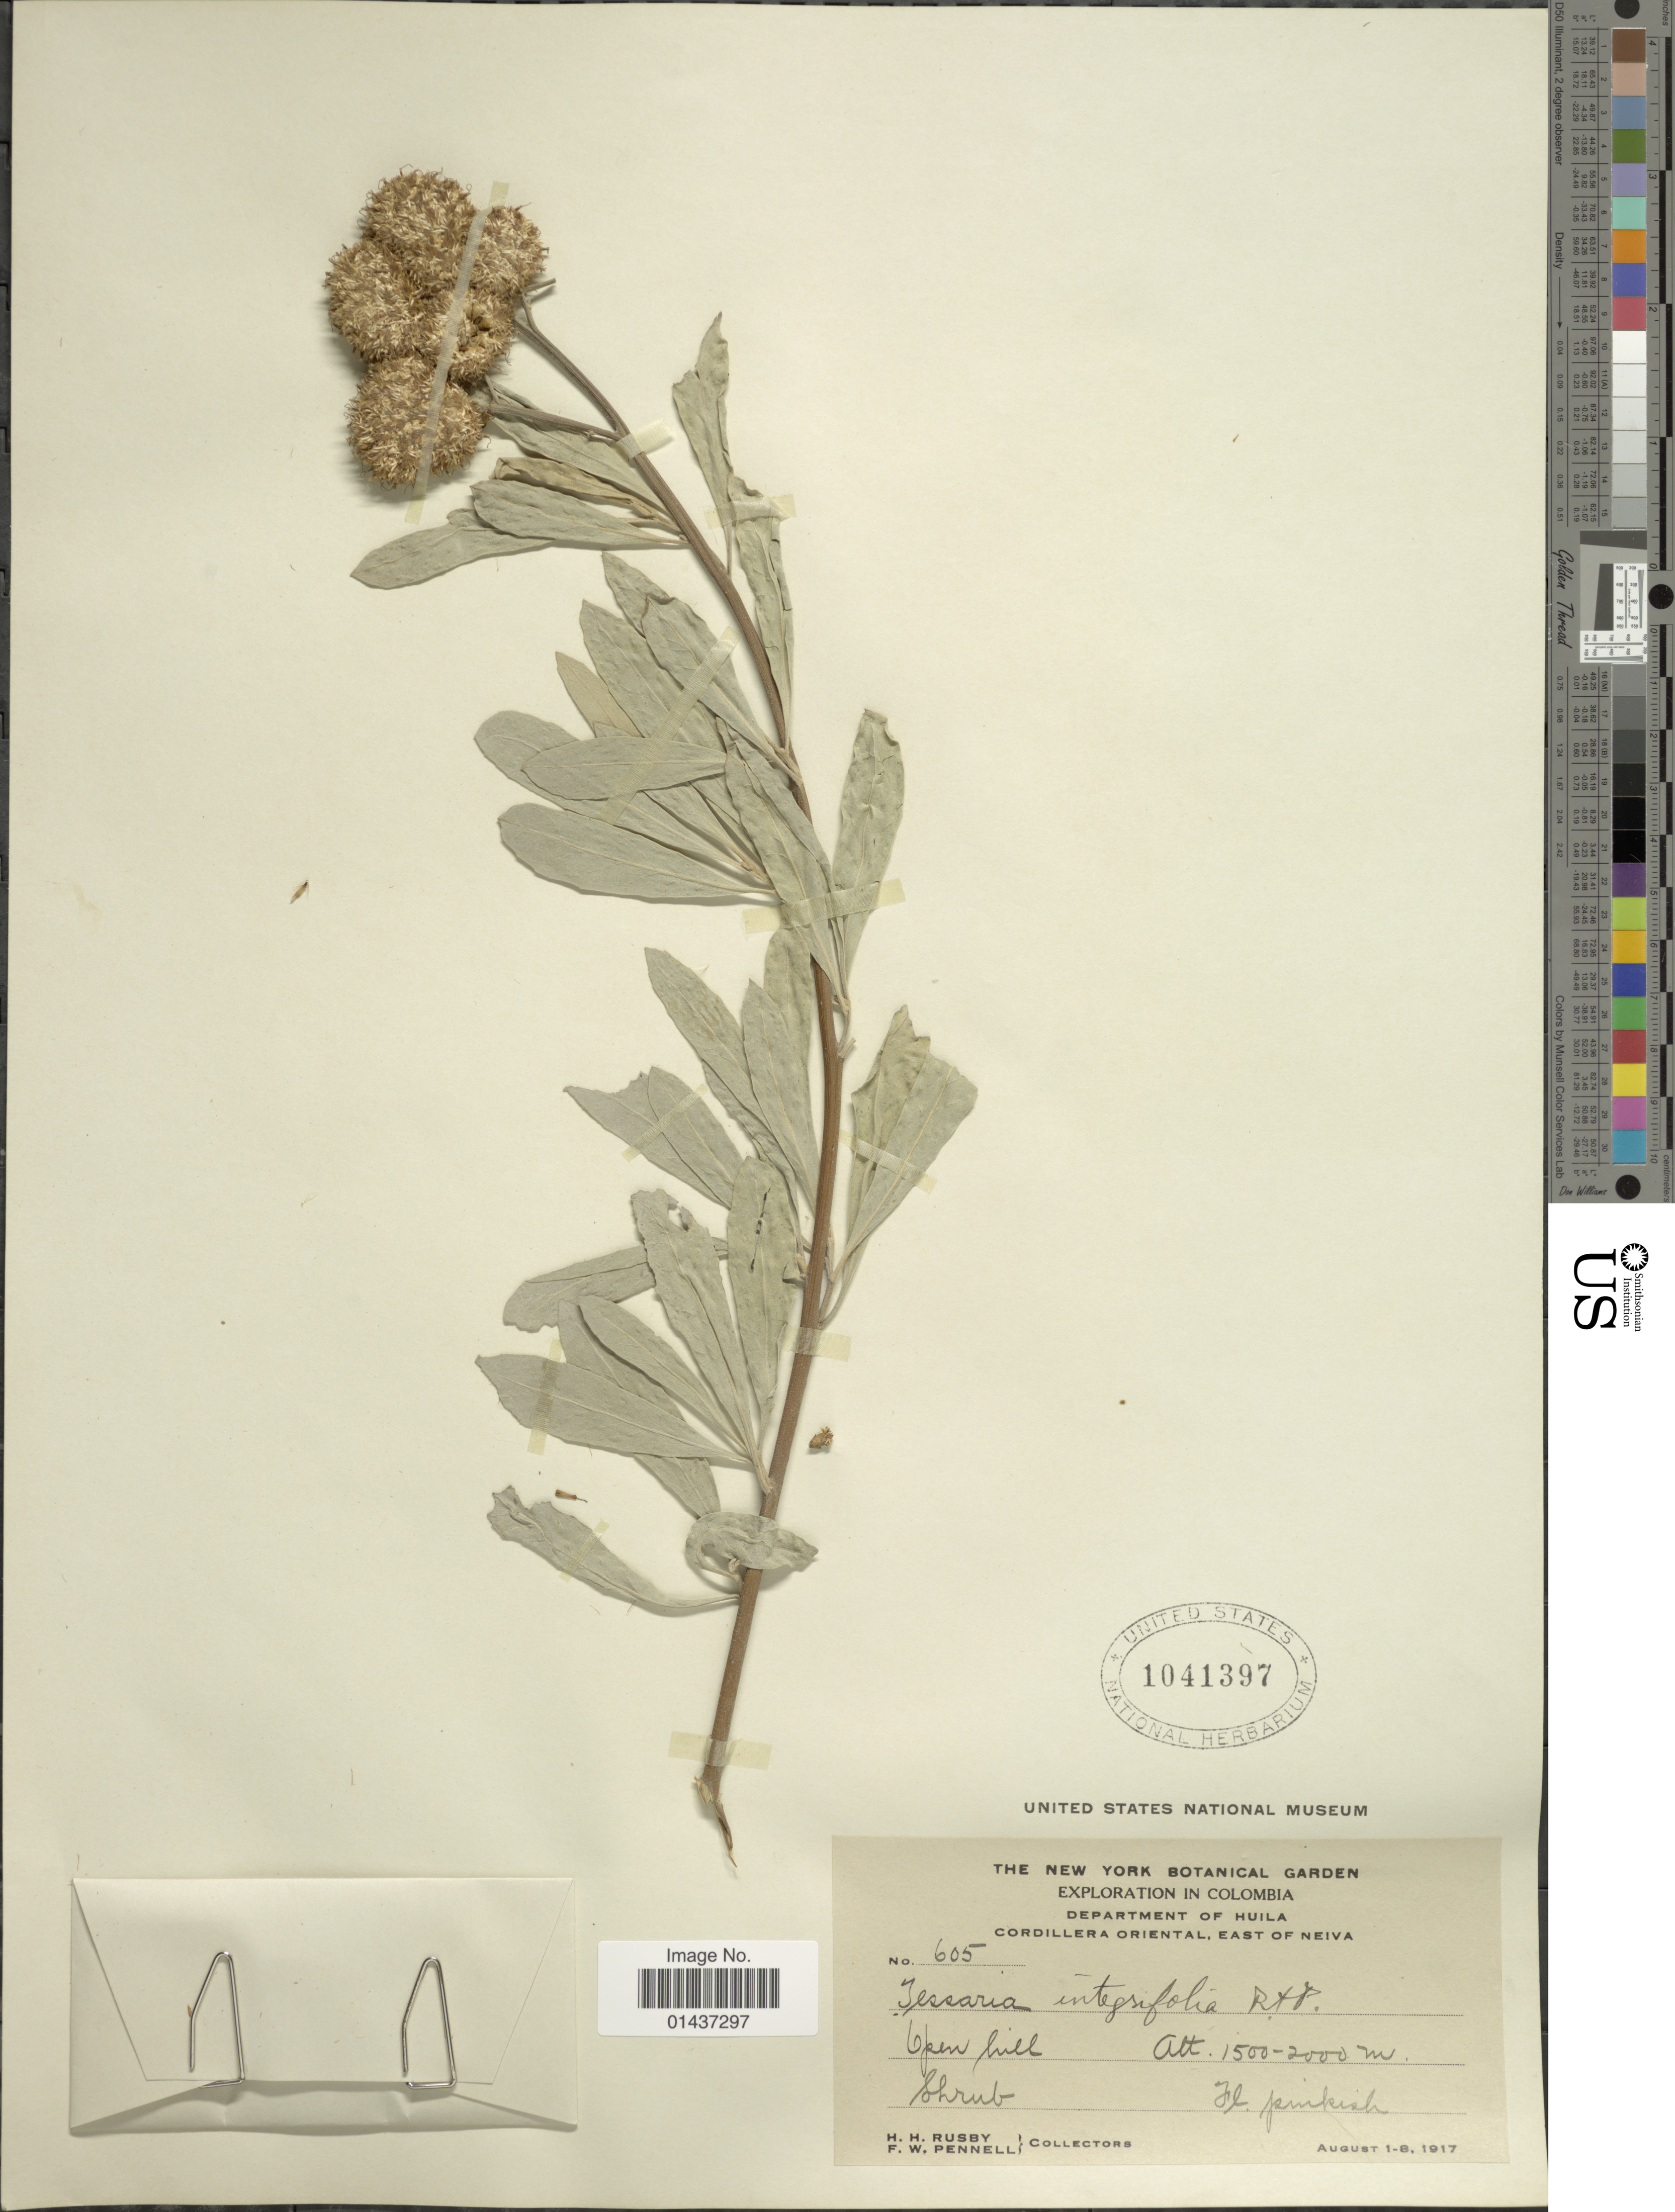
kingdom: Plantae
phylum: Tracheophyta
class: Magnoliopsida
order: Asterales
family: Asteraceae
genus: Tessaria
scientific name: Tessaria integrifolia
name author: Ruiz & Pav.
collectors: H. H. Rusby & F. W. Pennell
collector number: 605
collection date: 1917-08-01/1917-08-08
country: Colombia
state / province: Huila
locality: Department of Huila, Cordillera Oriental, East of Neiva, Forest, Open hill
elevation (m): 1500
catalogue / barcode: US 1041397